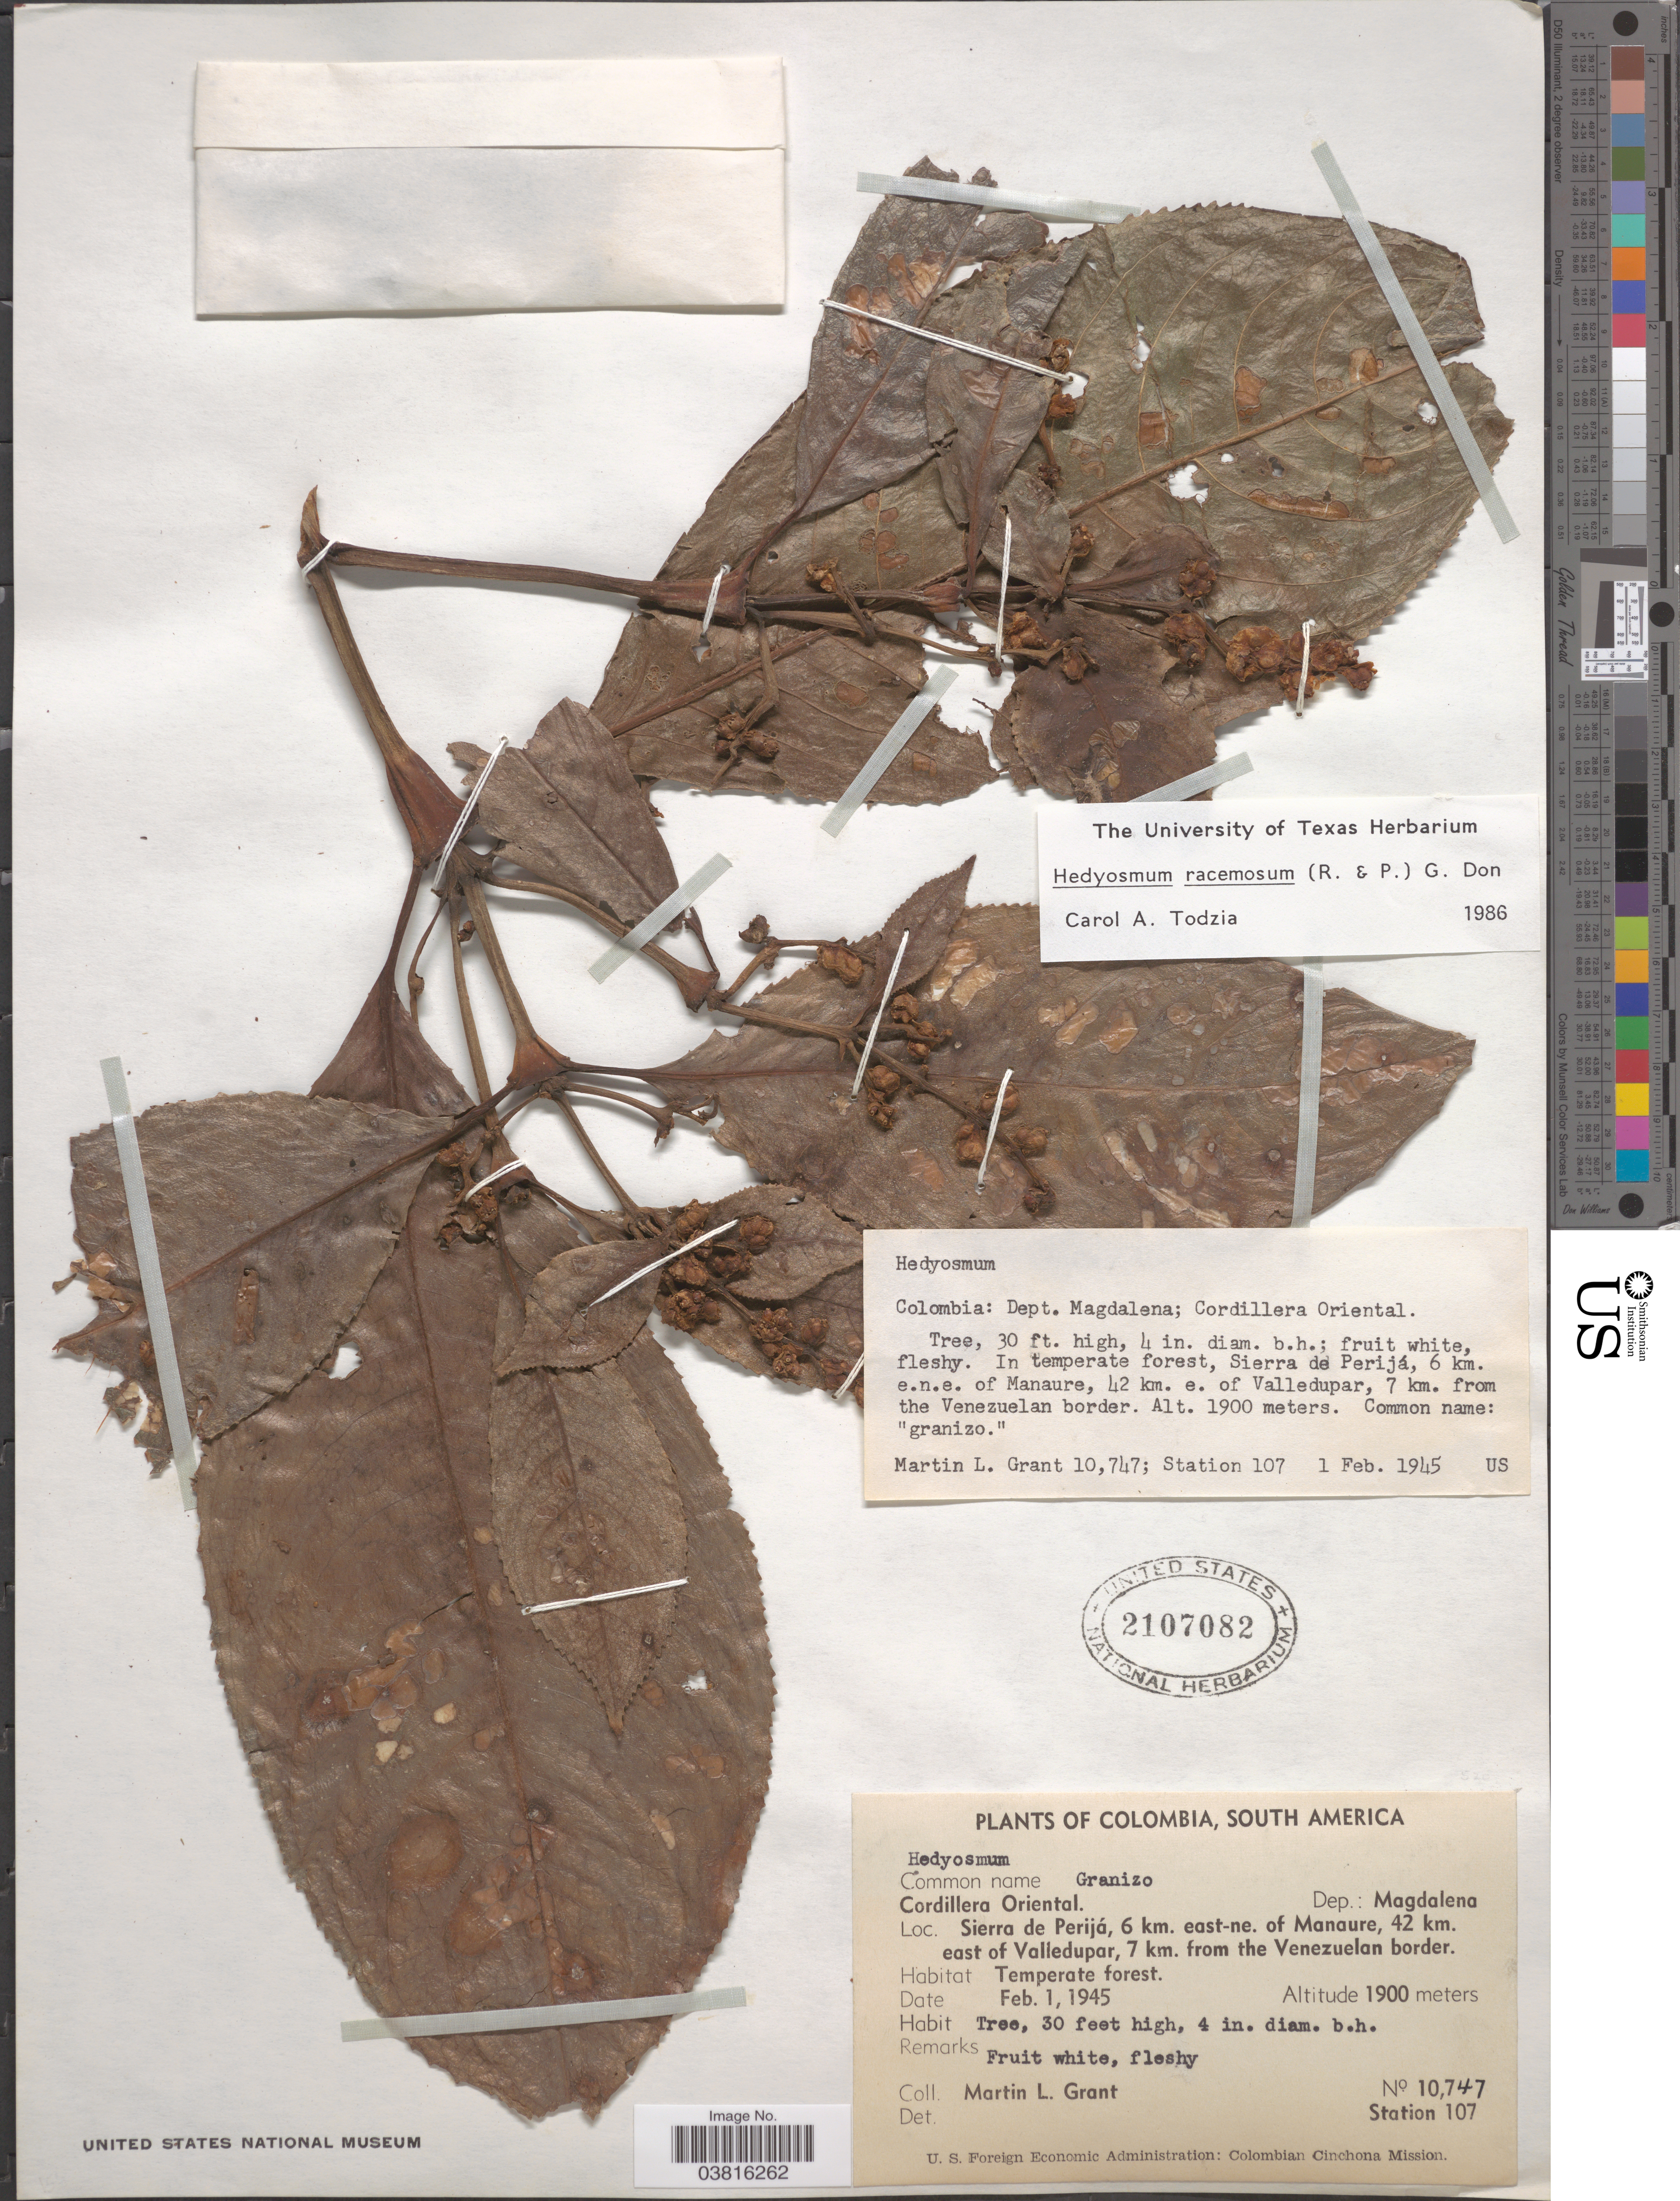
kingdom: Plantae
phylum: Tracheophyta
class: Magnoliopsida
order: Chloranthales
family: Chloranthaceae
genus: Hedyosmum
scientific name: Hedyosmum racemosum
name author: (Ruiz & Pav.) G. Don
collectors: M. L. Grant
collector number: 10747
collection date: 1945-02-01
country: Colombia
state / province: Magdalena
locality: Cordillera Oriental. Dep.: Magdalena. Sierra de Perijá, 6 km. east-ne. of Manaure, 42 km. east of Valledupar, 7 km. from the Venezuelan border.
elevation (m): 1900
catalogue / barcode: US 2107082